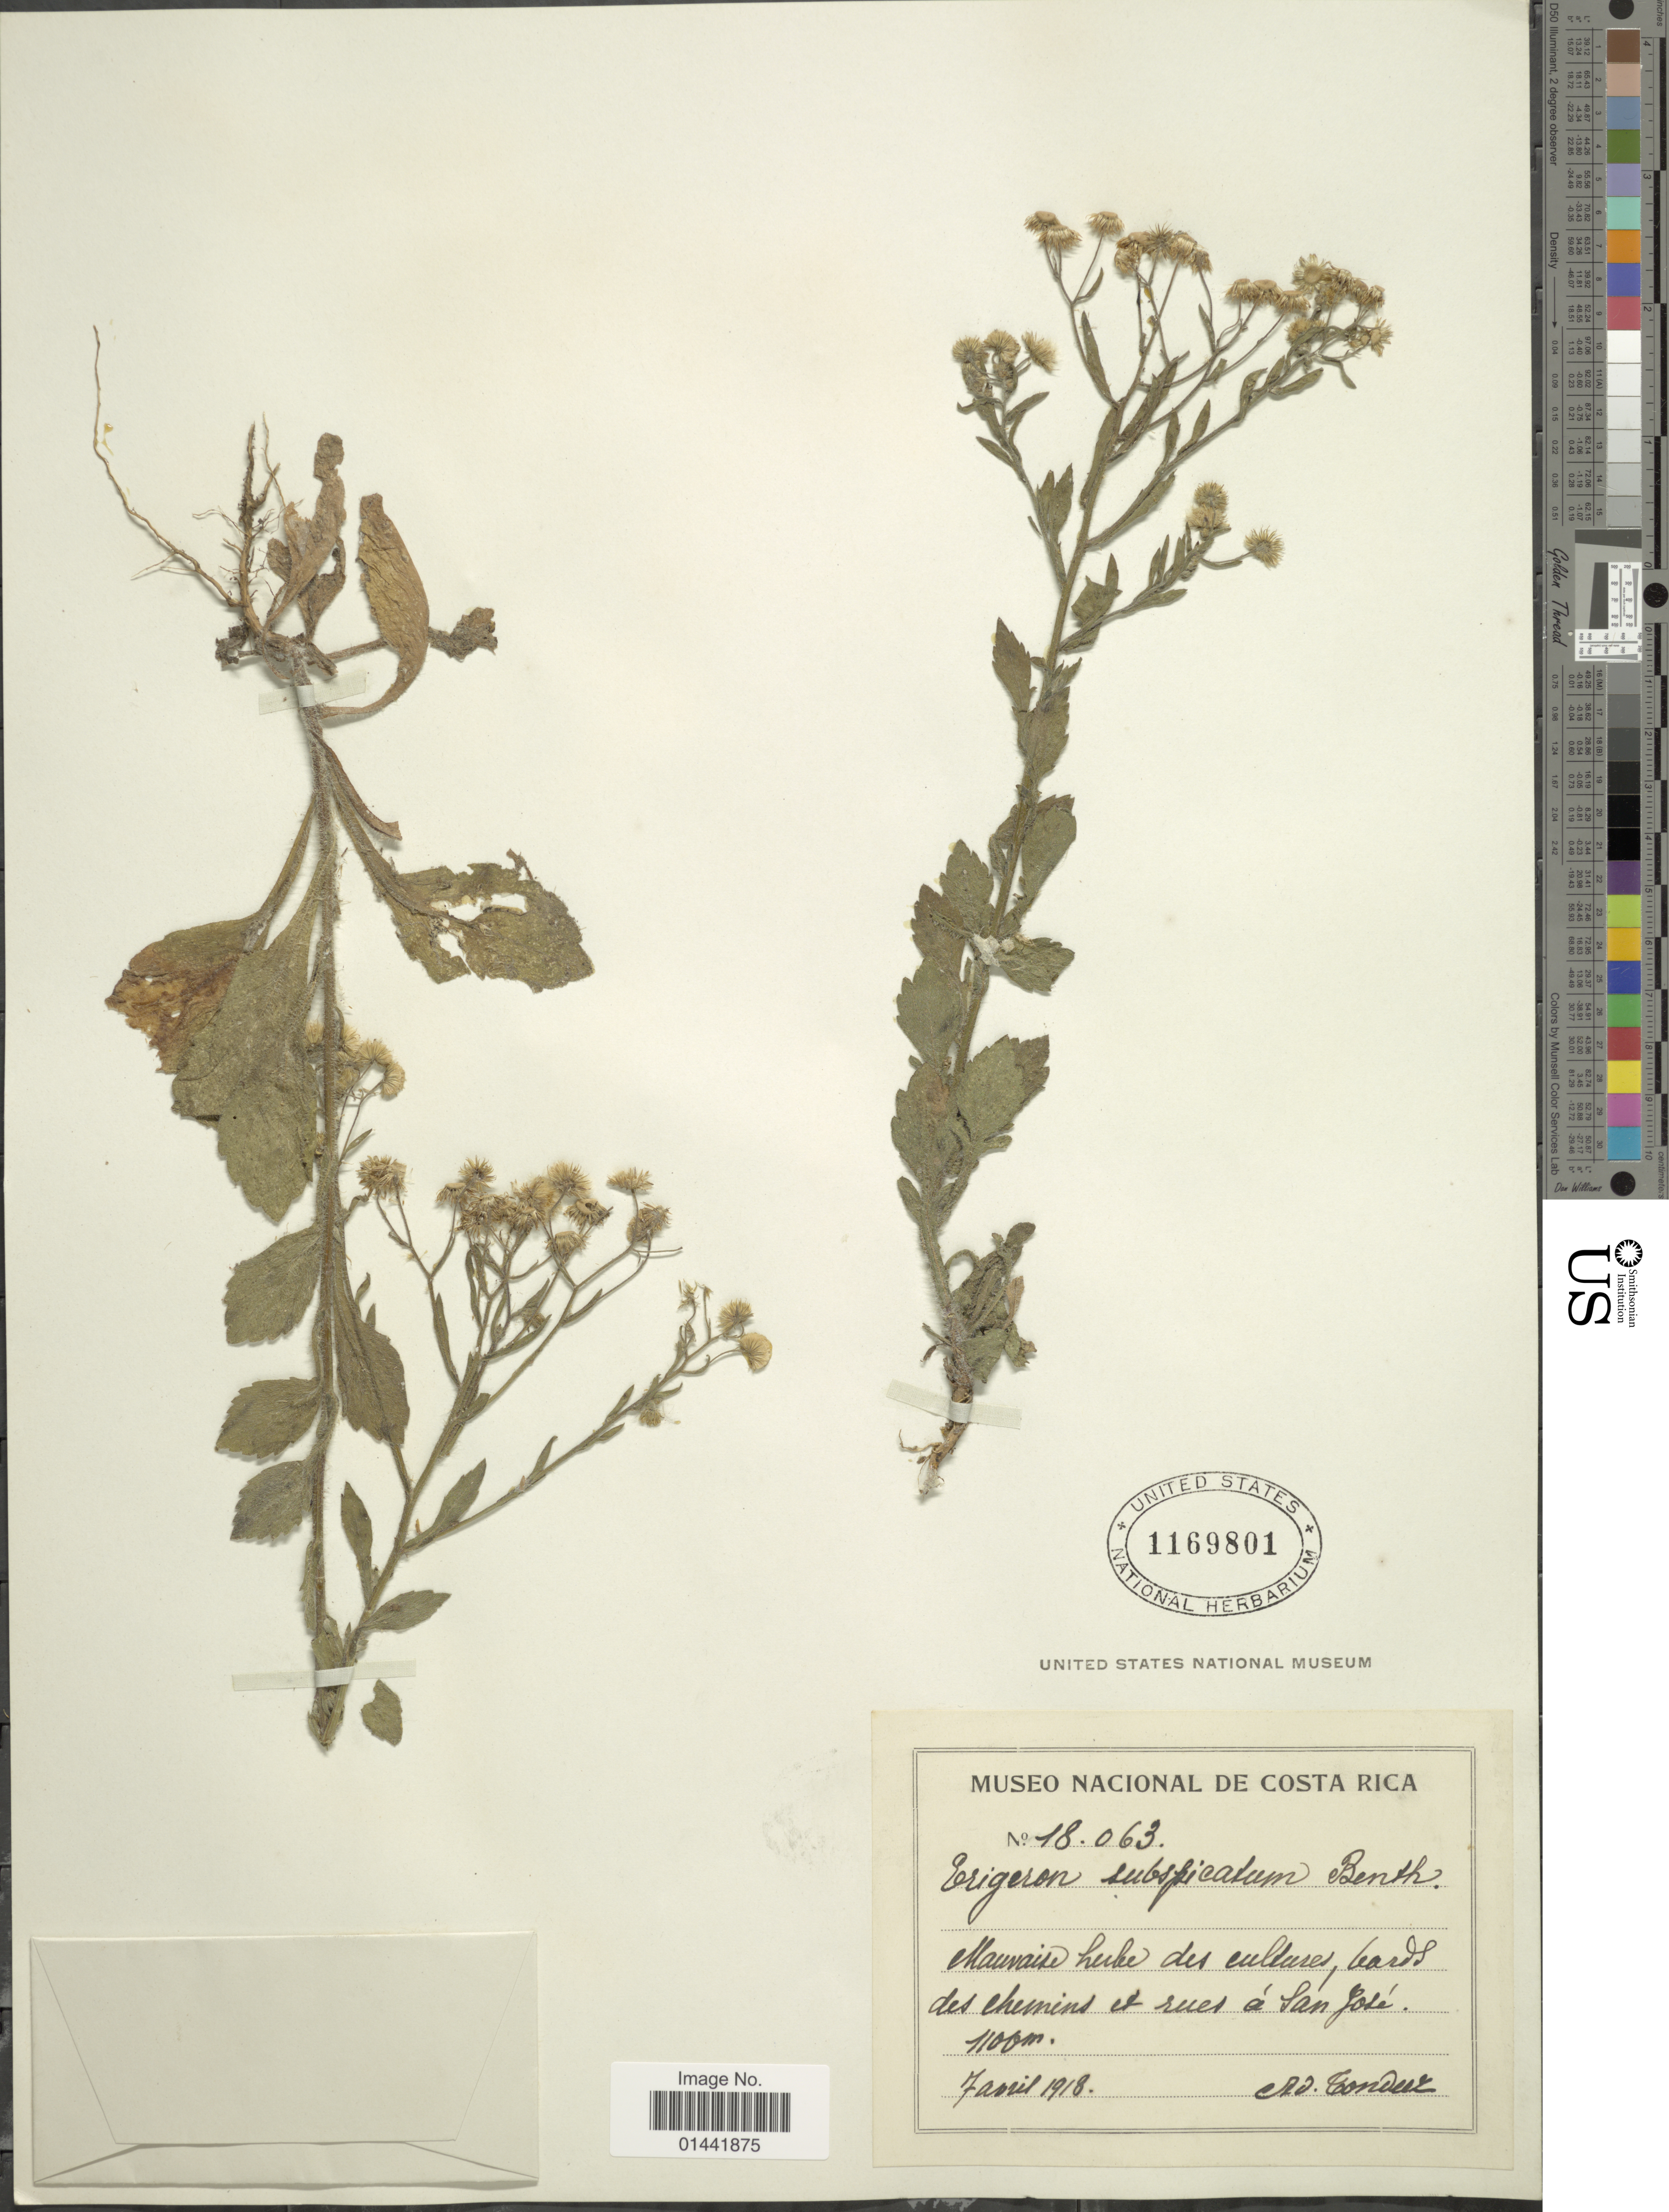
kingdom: Plantae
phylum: Tracheophyta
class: Magnoliopsida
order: Asterales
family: Asteraceae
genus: Erigeron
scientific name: Erigeron spathulatus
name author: Vahl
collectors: A. Tonduz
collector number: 18063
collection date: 1918-04-07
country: Costa Rica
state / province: San José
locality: bords des chemins et rues à San José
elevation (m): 1100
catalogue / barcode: US 1169801